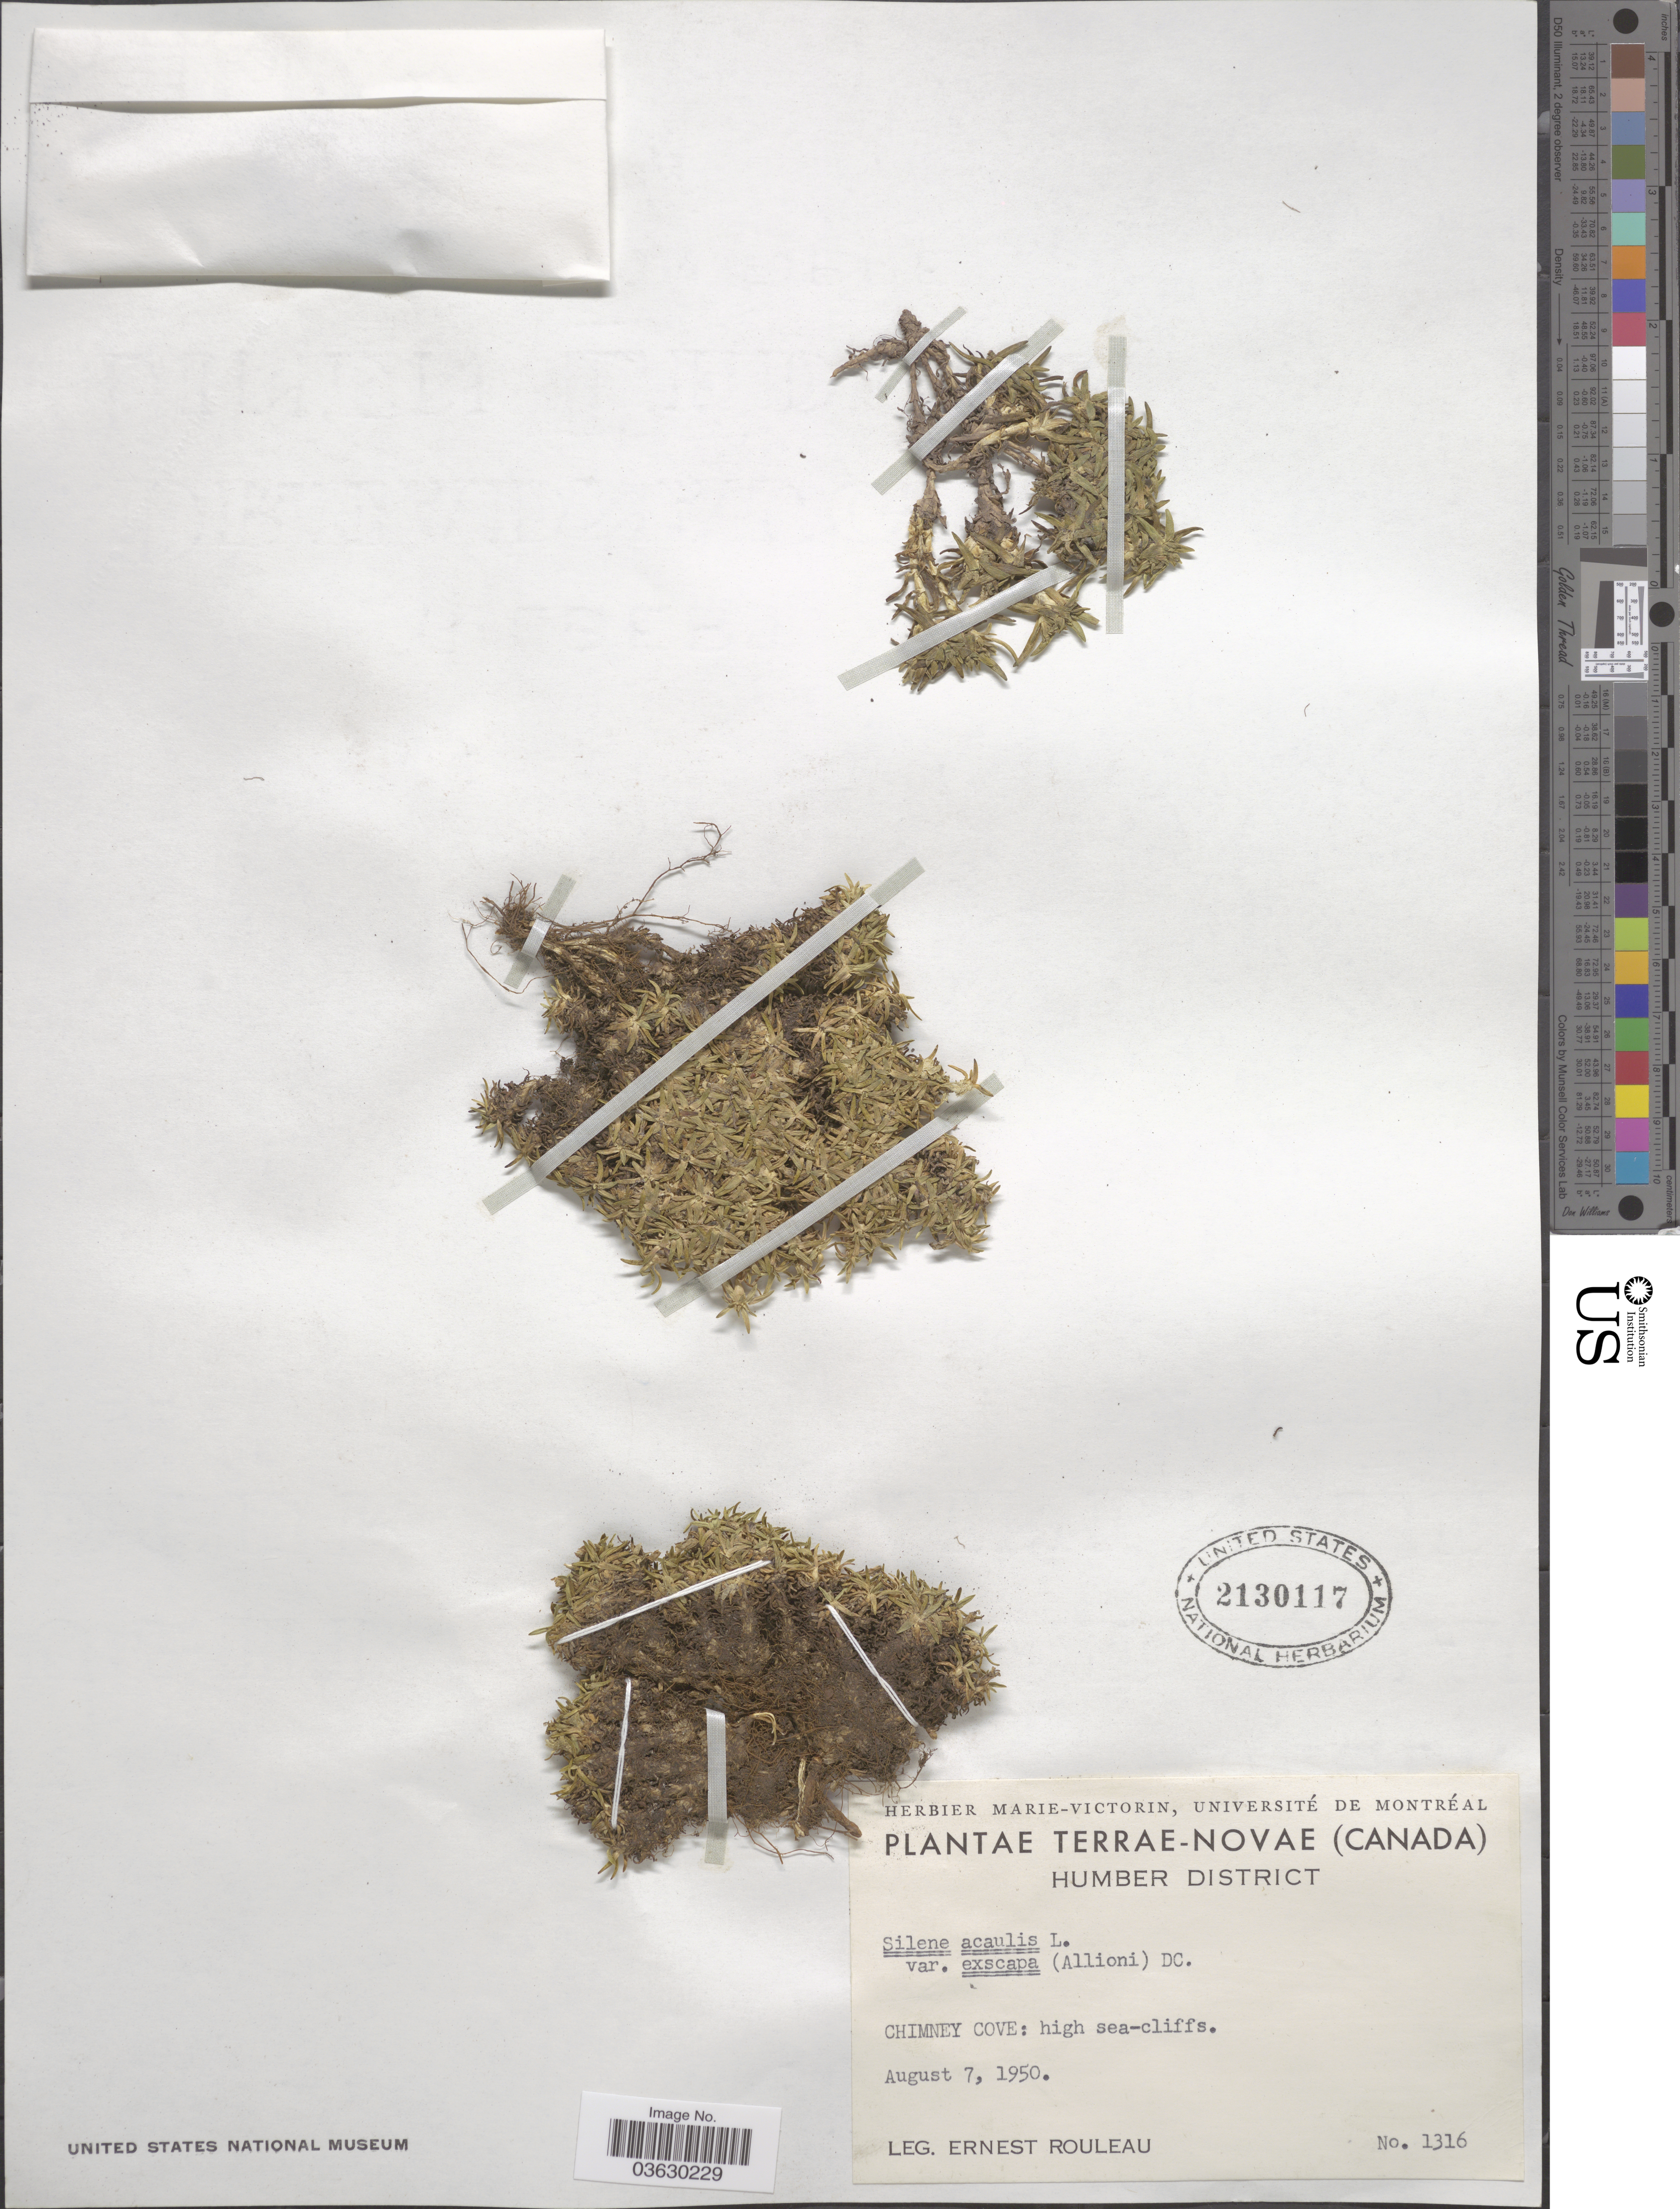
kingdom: Plantae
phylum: Tracheophyta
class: Magnoliopsida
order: Caryophyllales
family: Caryophyllaceae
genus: Silene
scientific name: Silene acaulis var. exscapa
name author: (All.) DC.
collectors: E. Rouleau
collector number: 1316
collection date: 1950-08-07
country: Canada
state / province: Newfoundland and Labrador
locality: Terrae-Novae. Humber District. Chimney Cove: high sea-cliffs.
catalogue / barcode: US 2130117